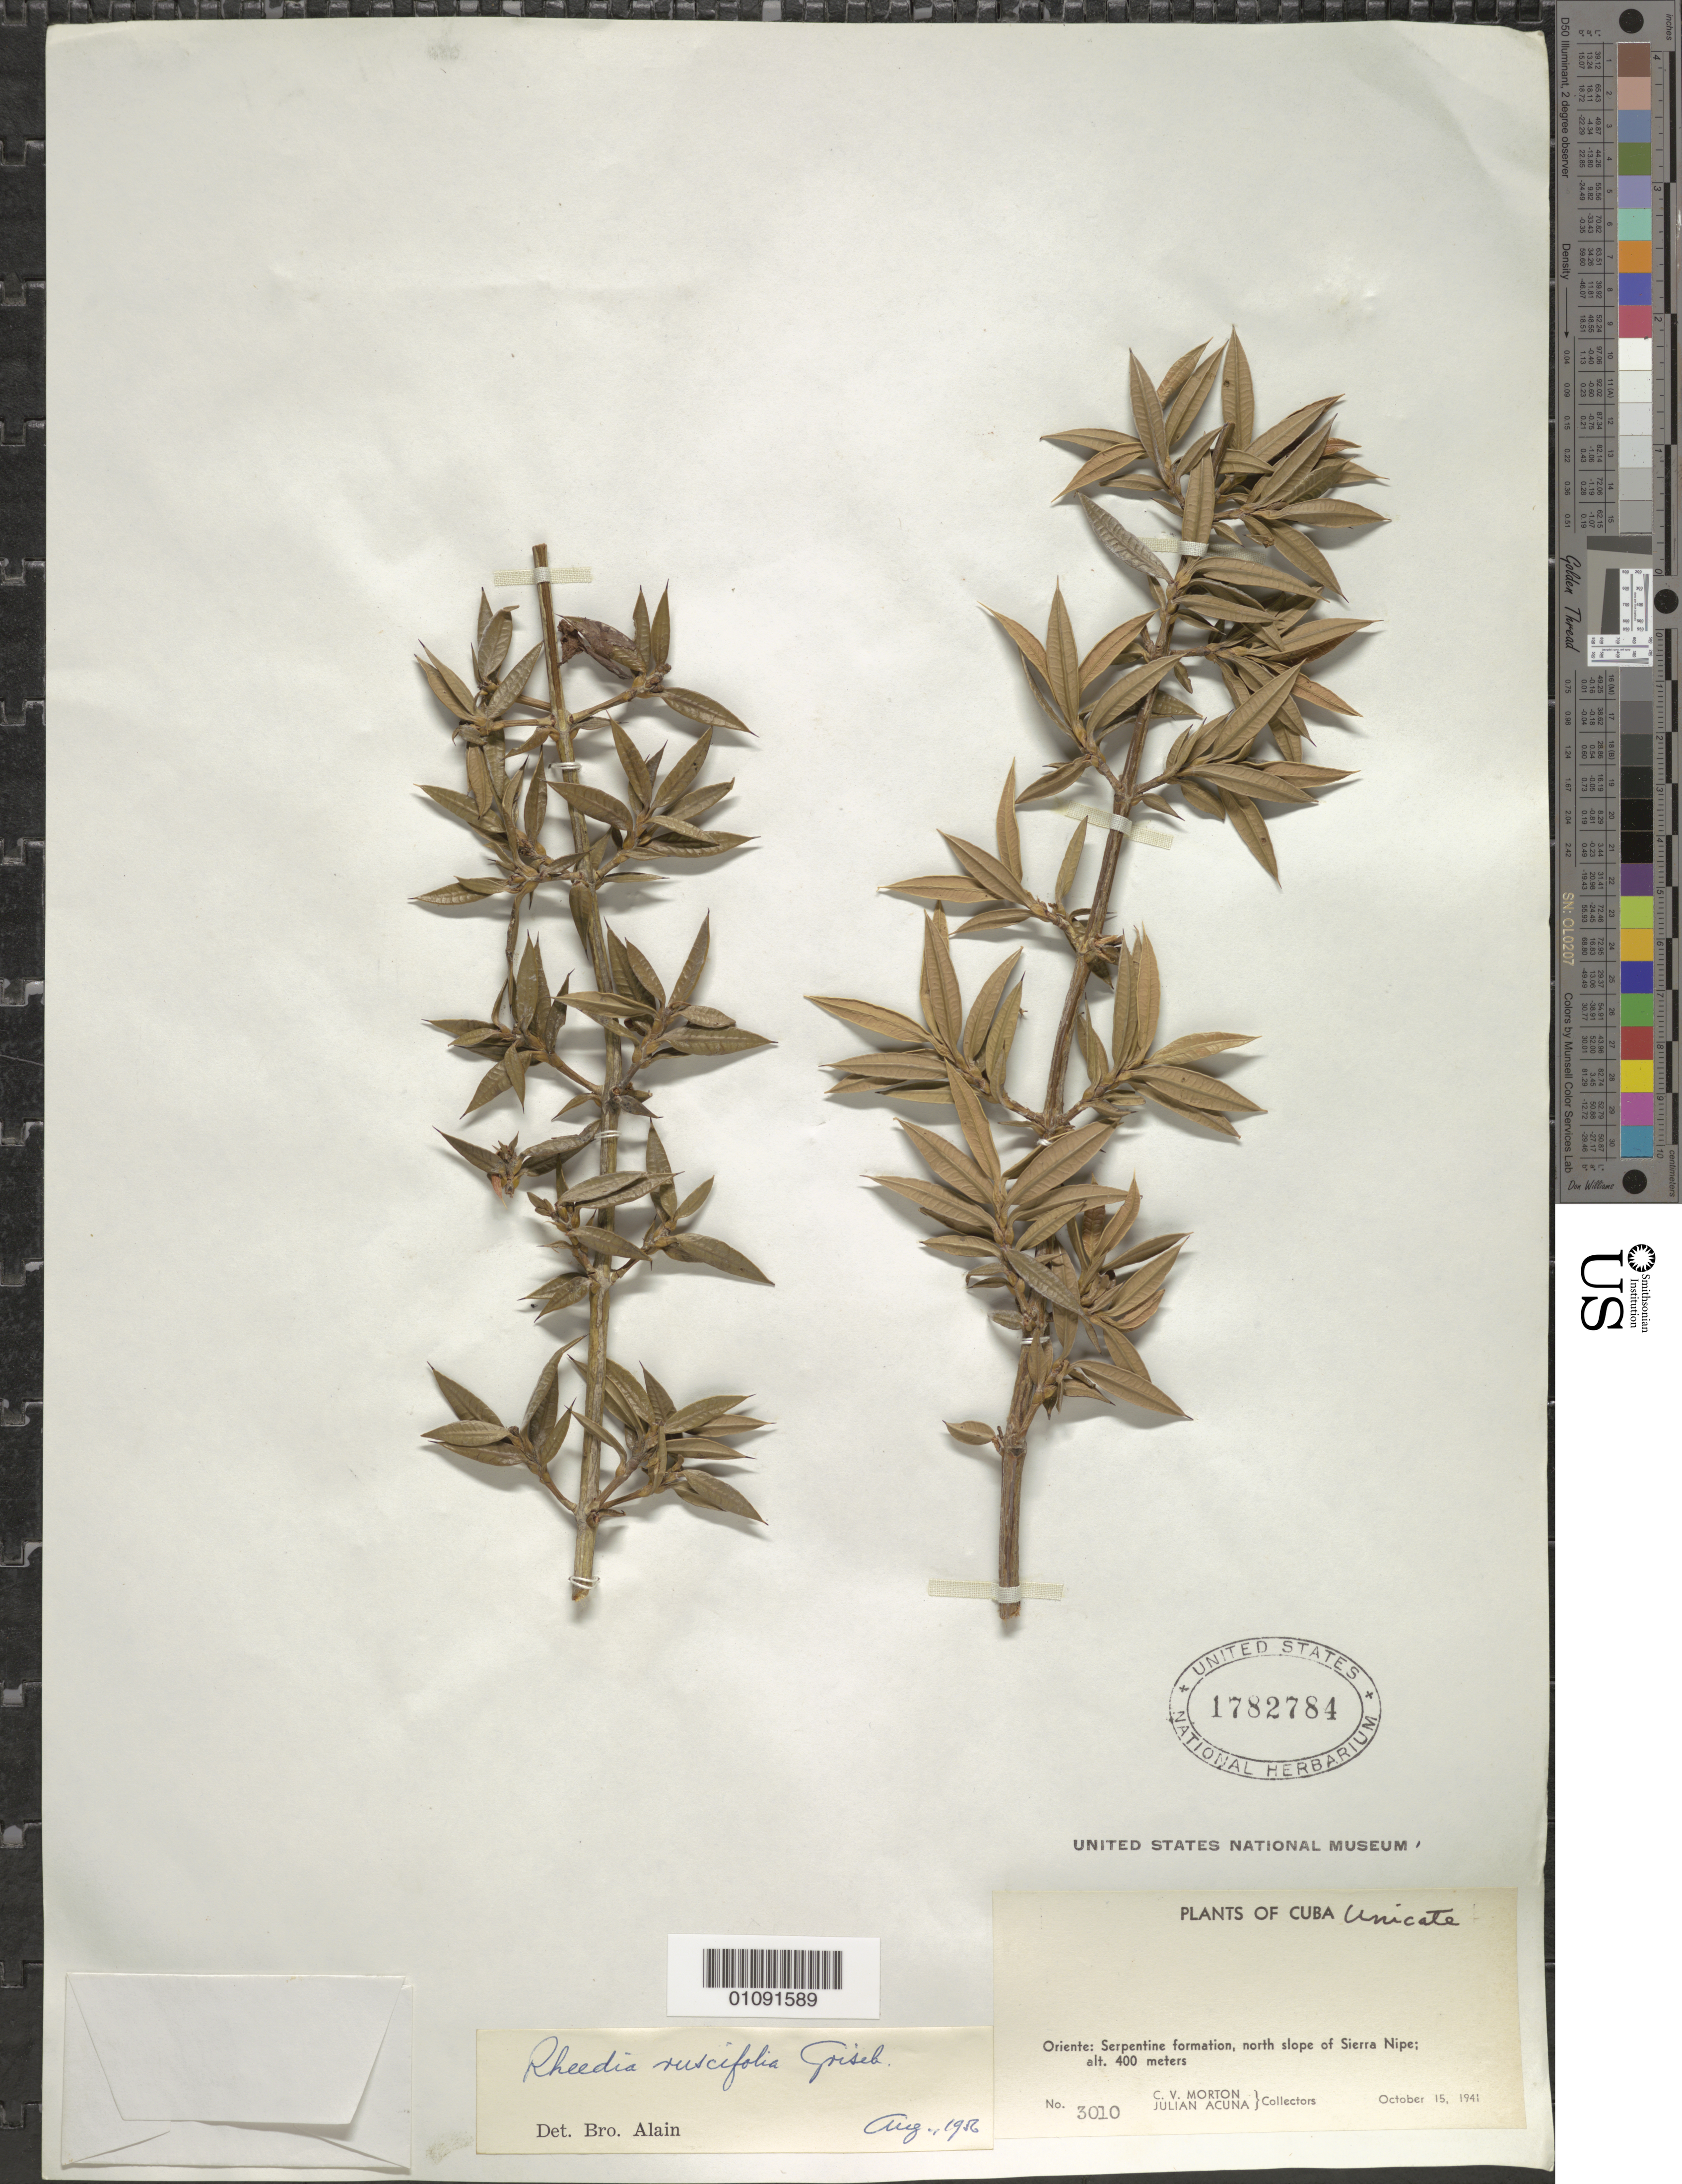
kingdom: Plantae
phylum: Tracheophyta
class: Magnoliopsida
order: Malpighiales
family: Clusiaceae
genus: Garcinia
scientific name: Garcinia ruscifolia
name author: (Griseb.) Borhidi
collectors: C. V. Morton & J. Acuña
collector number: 3010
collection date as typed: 15 Oct 1941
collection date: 1941-10-15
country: Cuba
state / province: Holguín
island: Cuba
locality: Serpentine formation, N slope of Sierra Nipe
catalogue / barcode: US 1782784